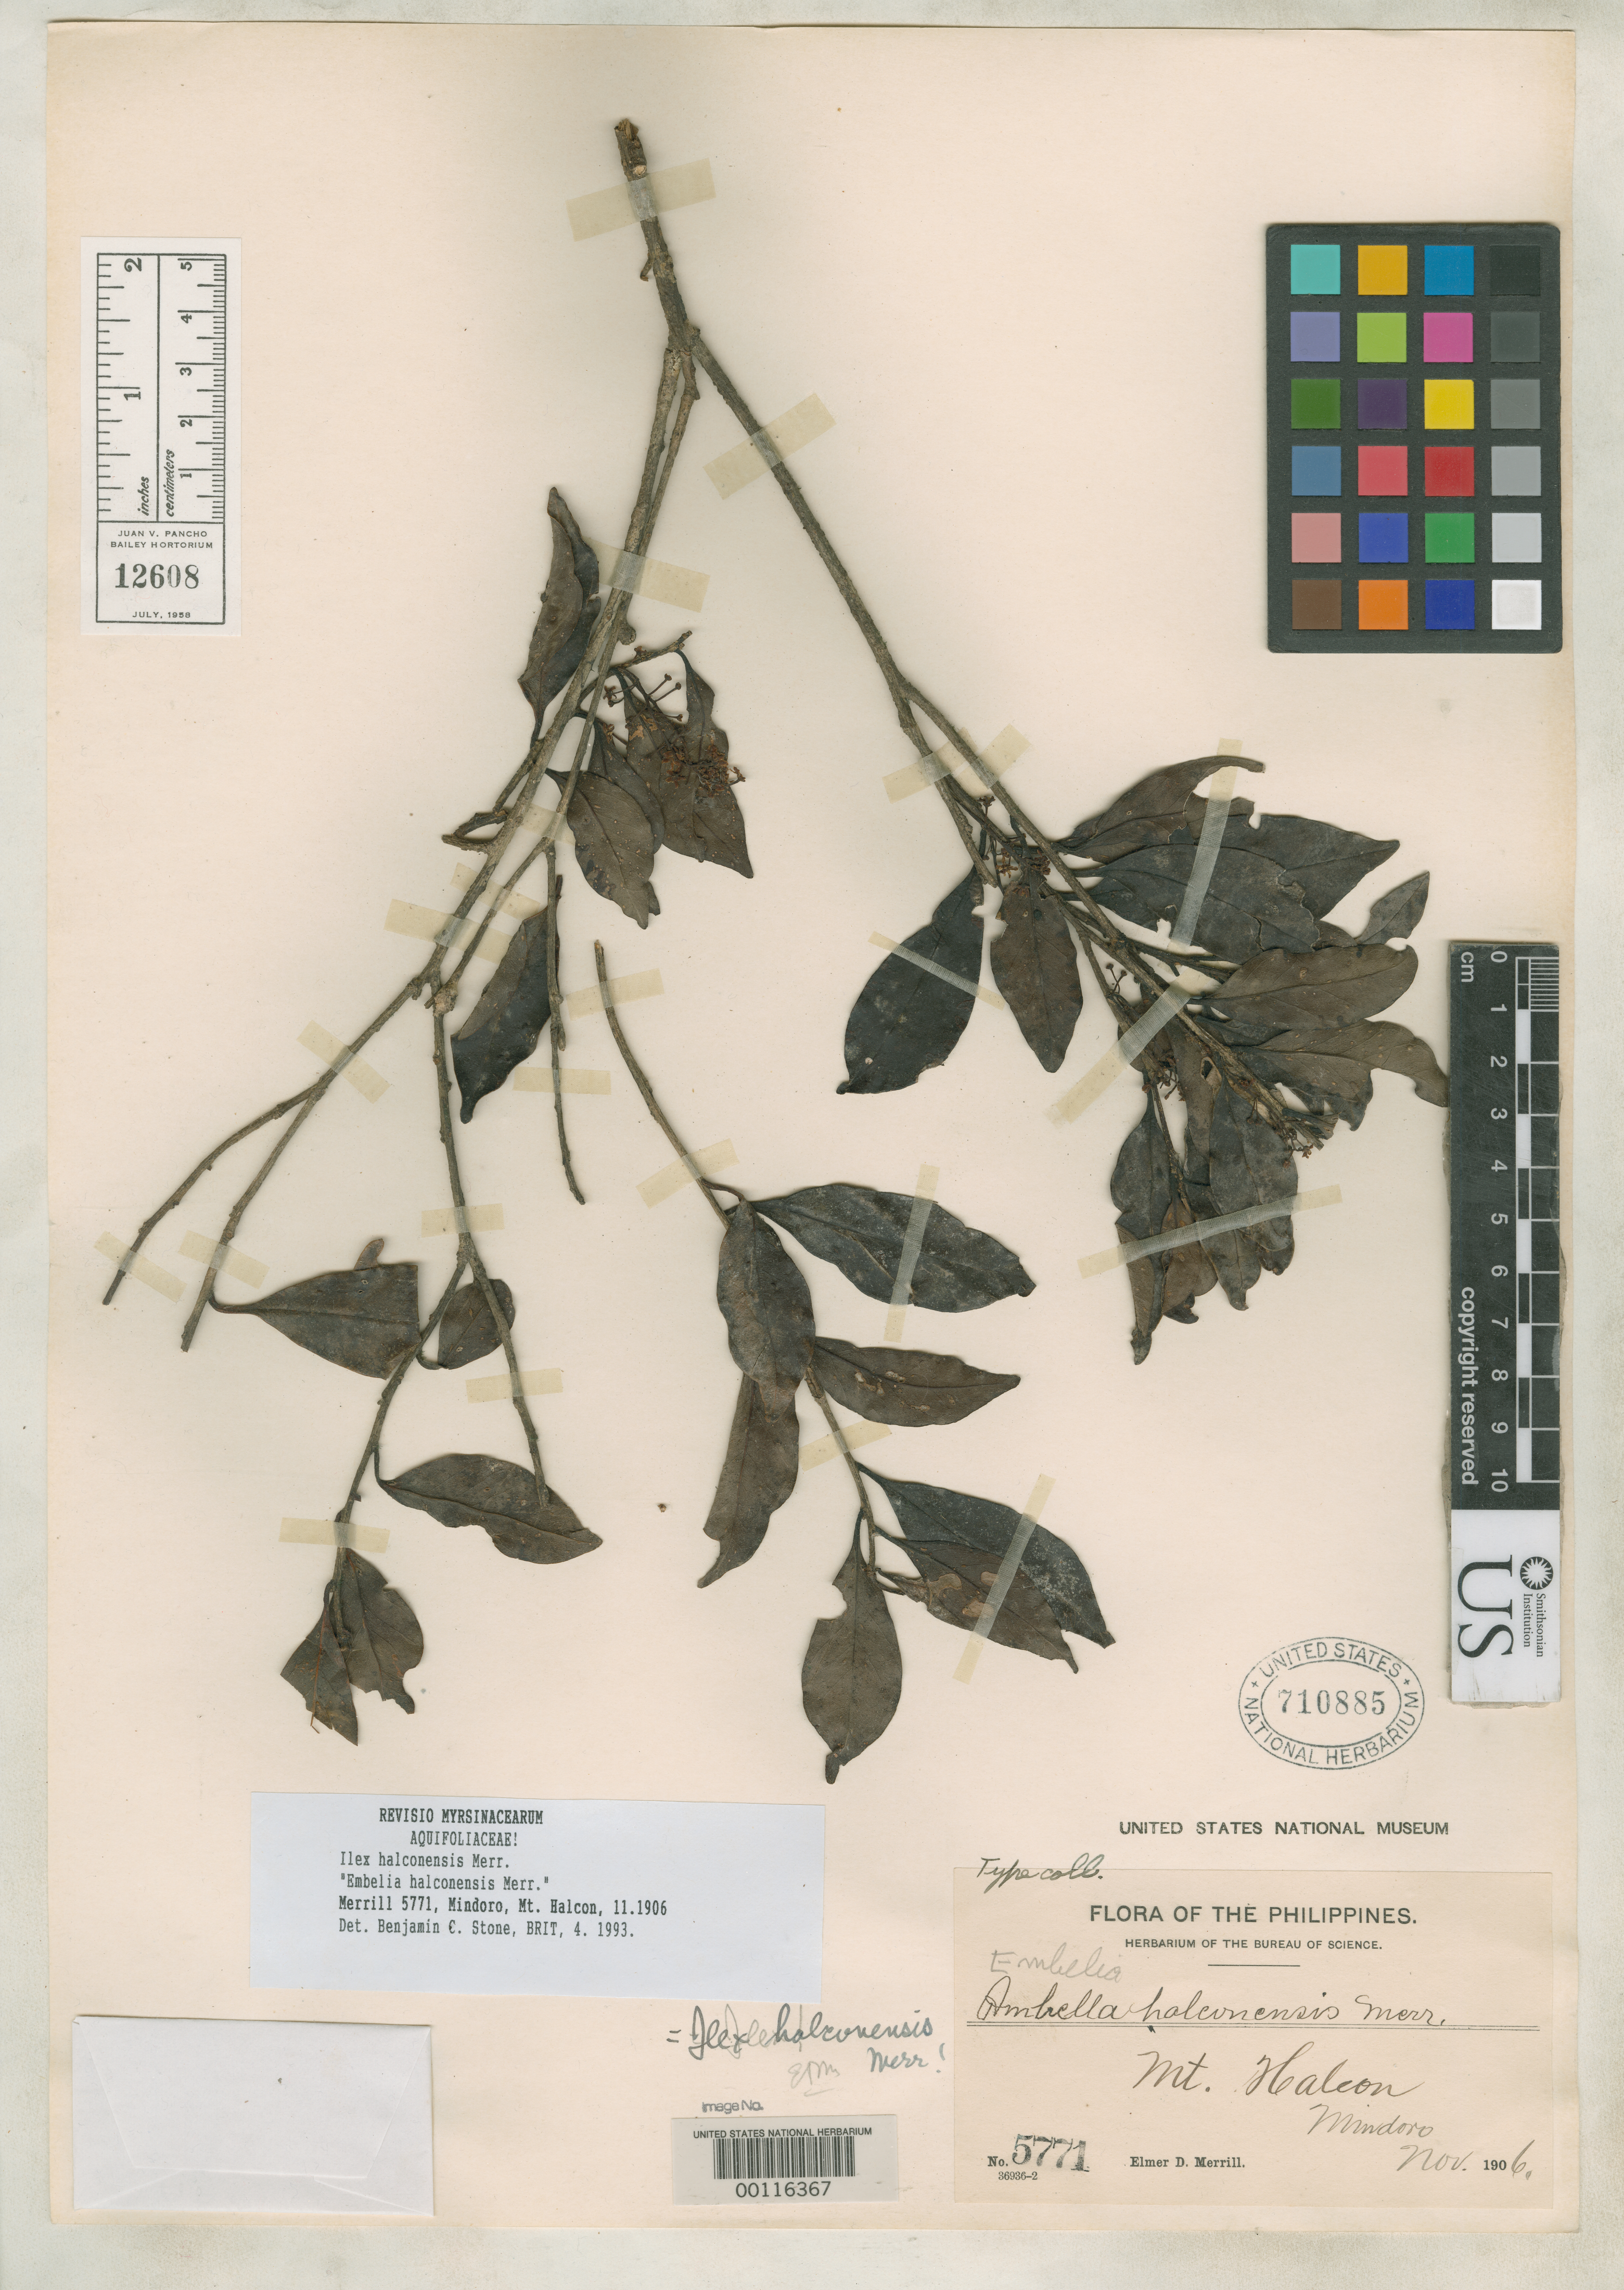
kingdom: Plantae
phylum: Tracheophyta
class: Magnoliopsida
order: Ericales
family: Primulaceae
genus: Embelia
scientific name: Embelia halconensis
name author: Merr.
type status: Isotype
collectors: E. D. Merrill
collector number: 5771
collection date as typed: Nov 1906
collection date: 1906-11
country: Philippines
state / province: Mimaropa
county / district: Mindoro Occidental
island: Mindoro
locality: Mt. Halcon.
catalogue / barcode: US 710885